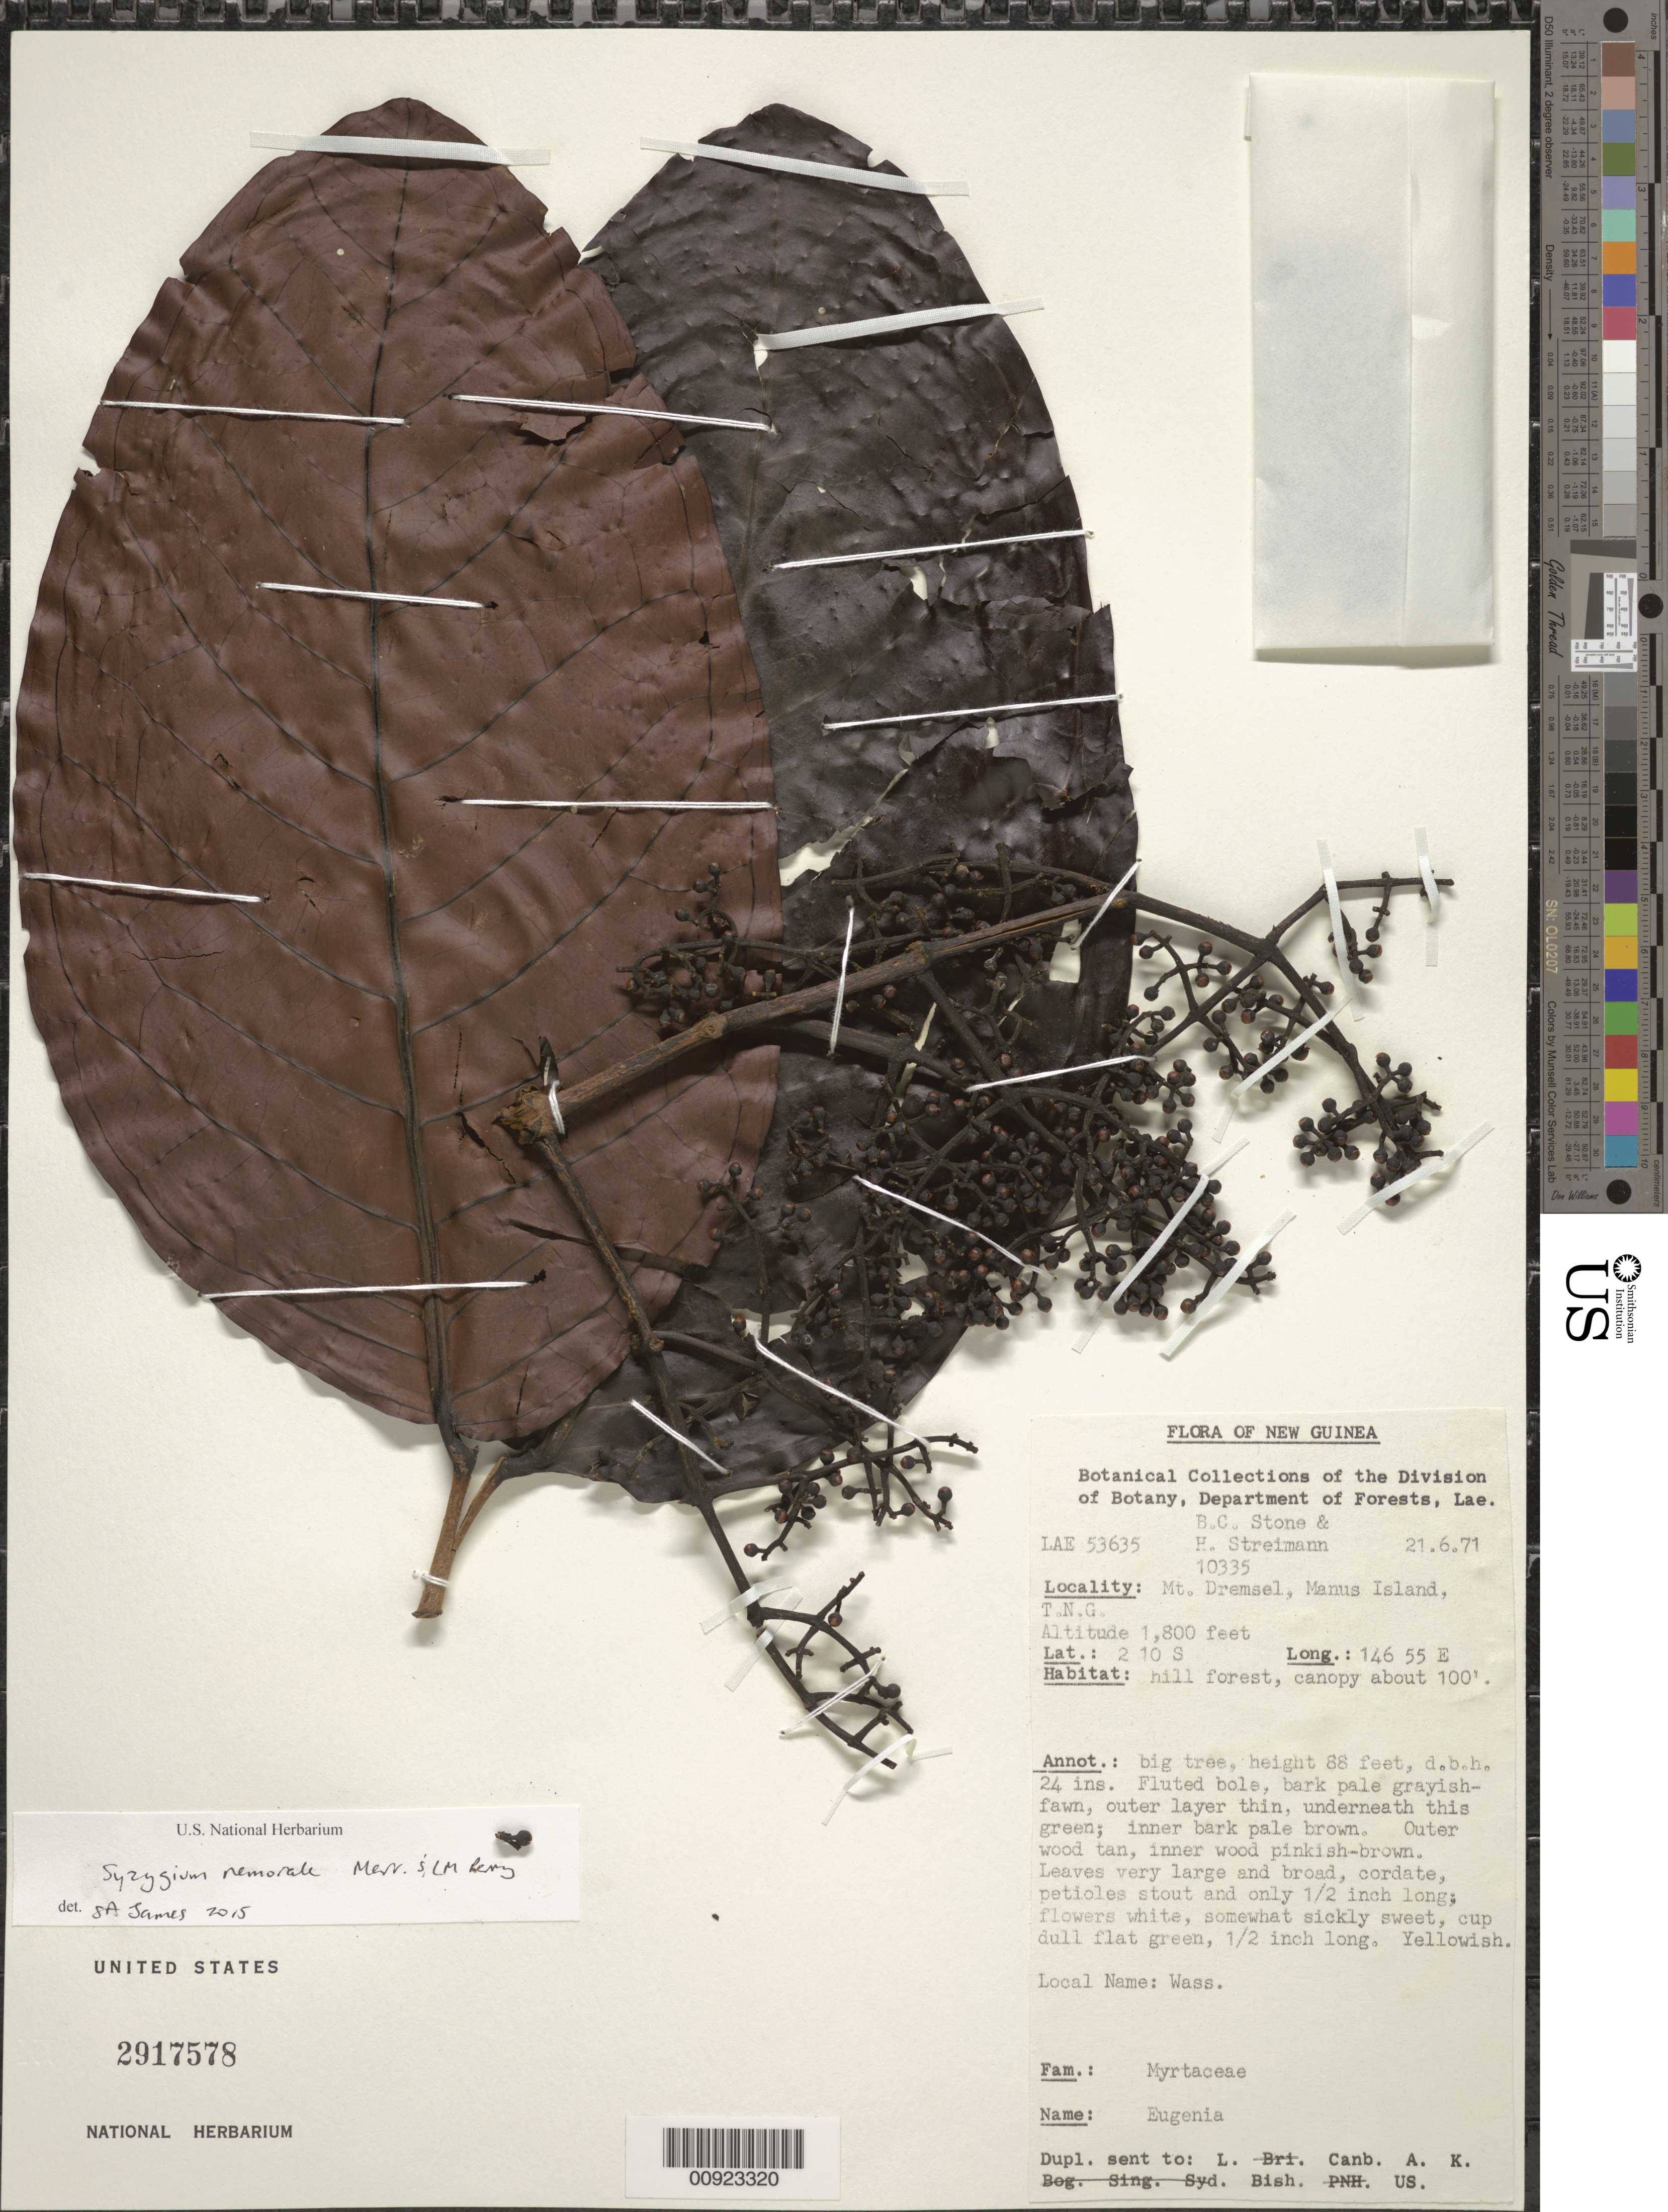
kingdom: Plantae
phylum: Tracheophyta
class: Magnoliopsida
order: Myrtales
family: Myrtaceae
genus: Eugenia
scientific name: Eugenia sp.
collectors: B. C. Stone & H. Streimann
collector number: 10335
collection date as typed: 21 Jun 1971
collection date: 1971-06-21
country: Papua New Guinea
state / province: Manus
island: Manus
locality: Mt. Dremsel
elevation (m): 549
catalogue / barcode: US 2917578